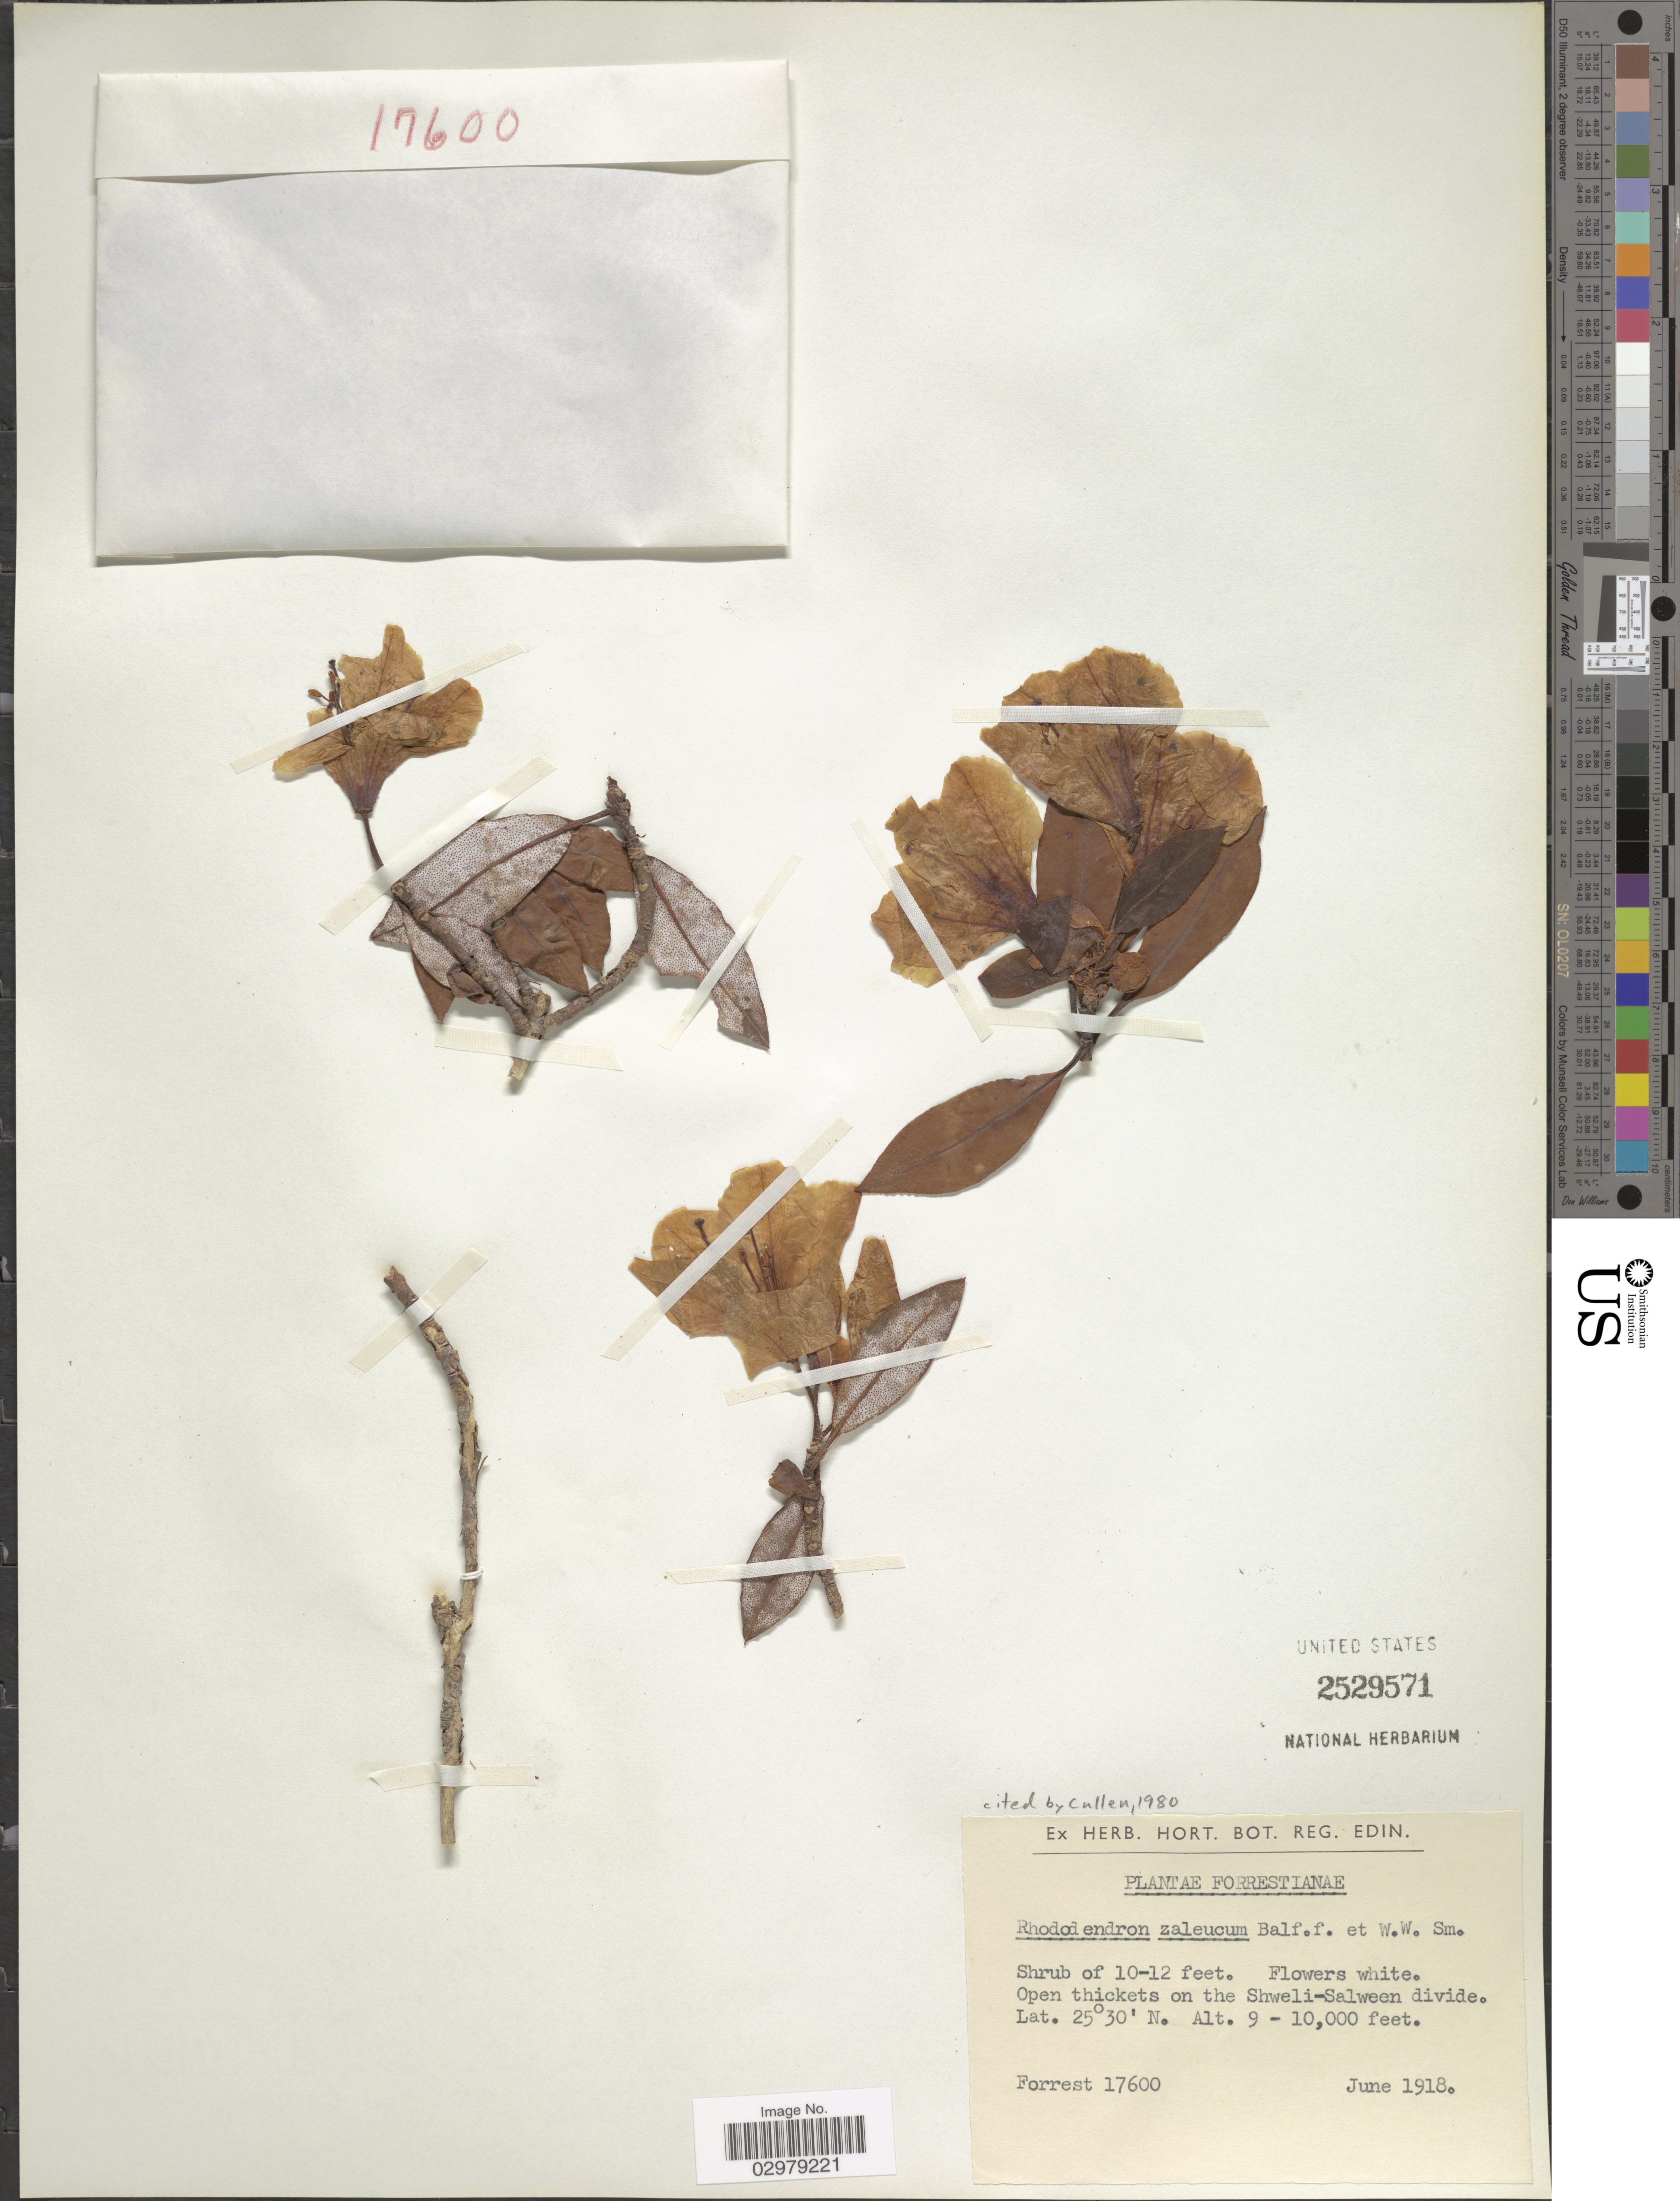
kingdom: Plantae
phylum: Tracheophyta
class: Magnoliopsida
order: Ericales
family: Ericaceae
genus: Rhododendron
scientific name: Rhododendron zaleucum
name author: Balf. f. & W.W. Sm.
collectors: -. Forrest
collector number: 17600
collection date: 1918-06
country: China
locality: Open thickets on the Shweli-Salween divide.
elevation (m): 2743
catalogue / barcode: US 2529571